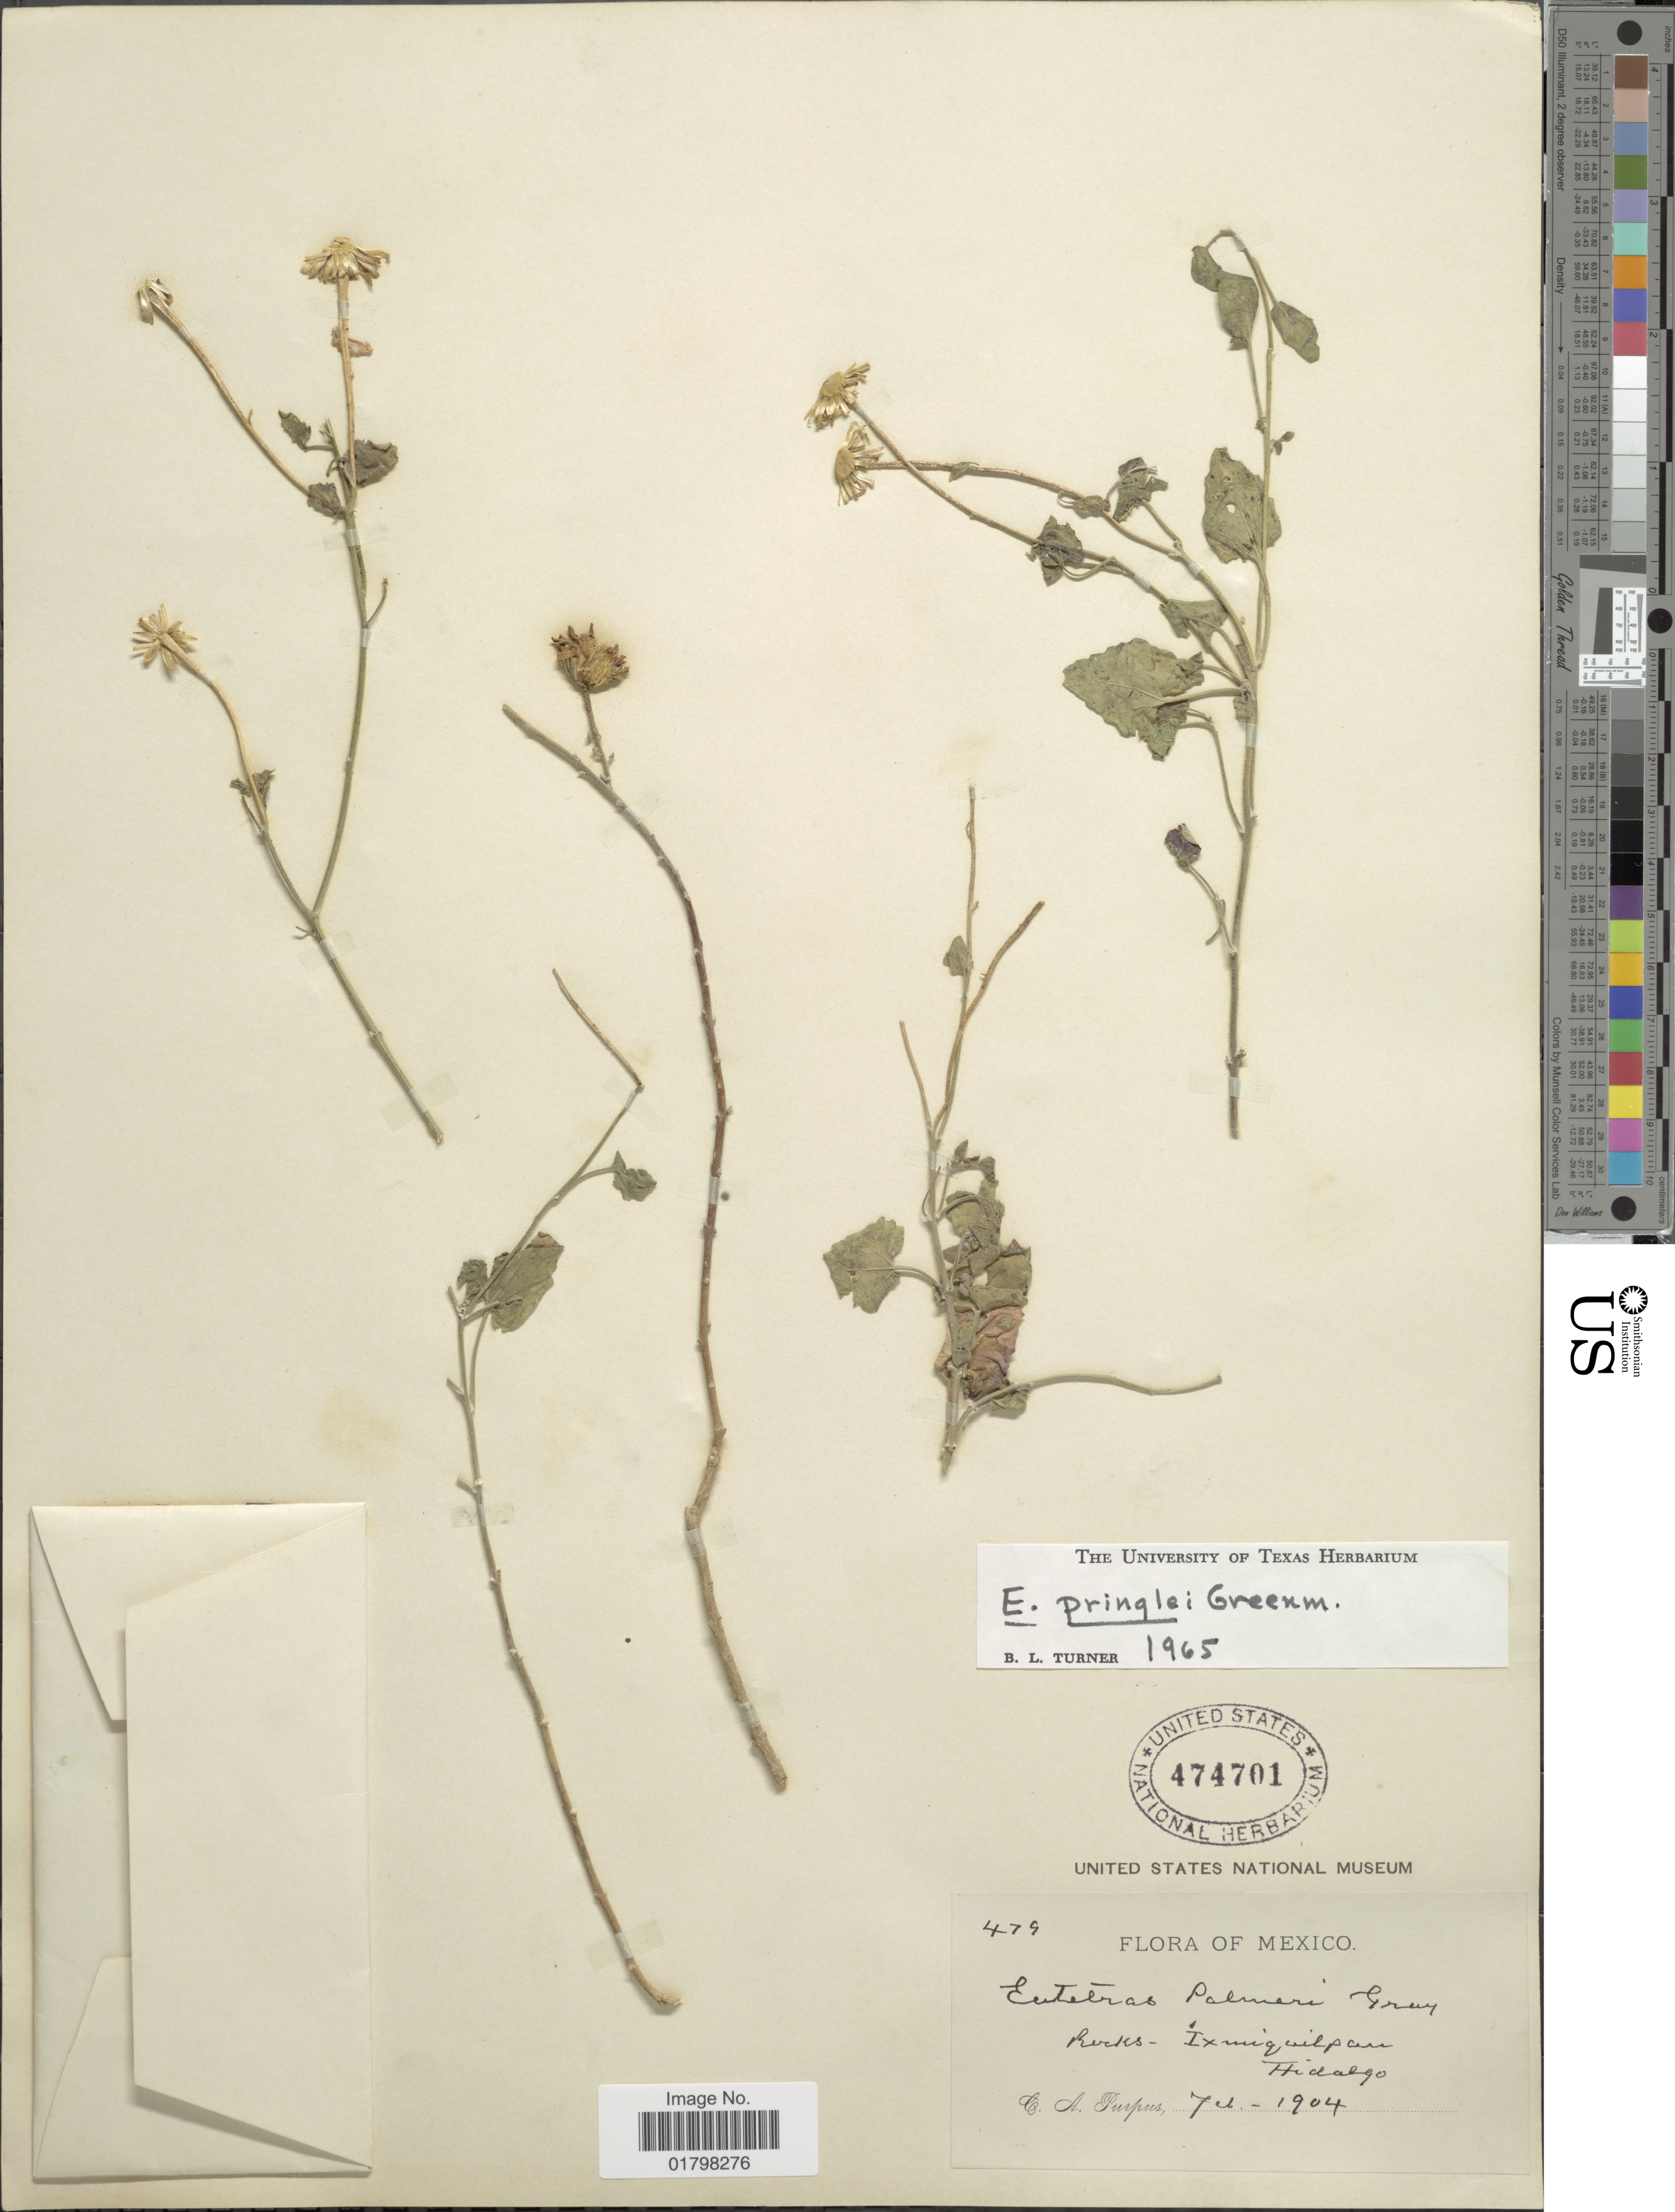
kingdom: Plantae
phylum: Tracheophyta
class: Magnoliopsida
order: Asterales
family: Asteraceae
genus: Eutetras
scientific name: Eutetras pringlei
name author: Greenm.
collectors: C. A. Purpus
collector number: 479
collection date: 1904-02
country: Mexico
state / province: Hidalgo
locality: Rocks - Ixmiquilpan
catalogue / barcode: US 474701